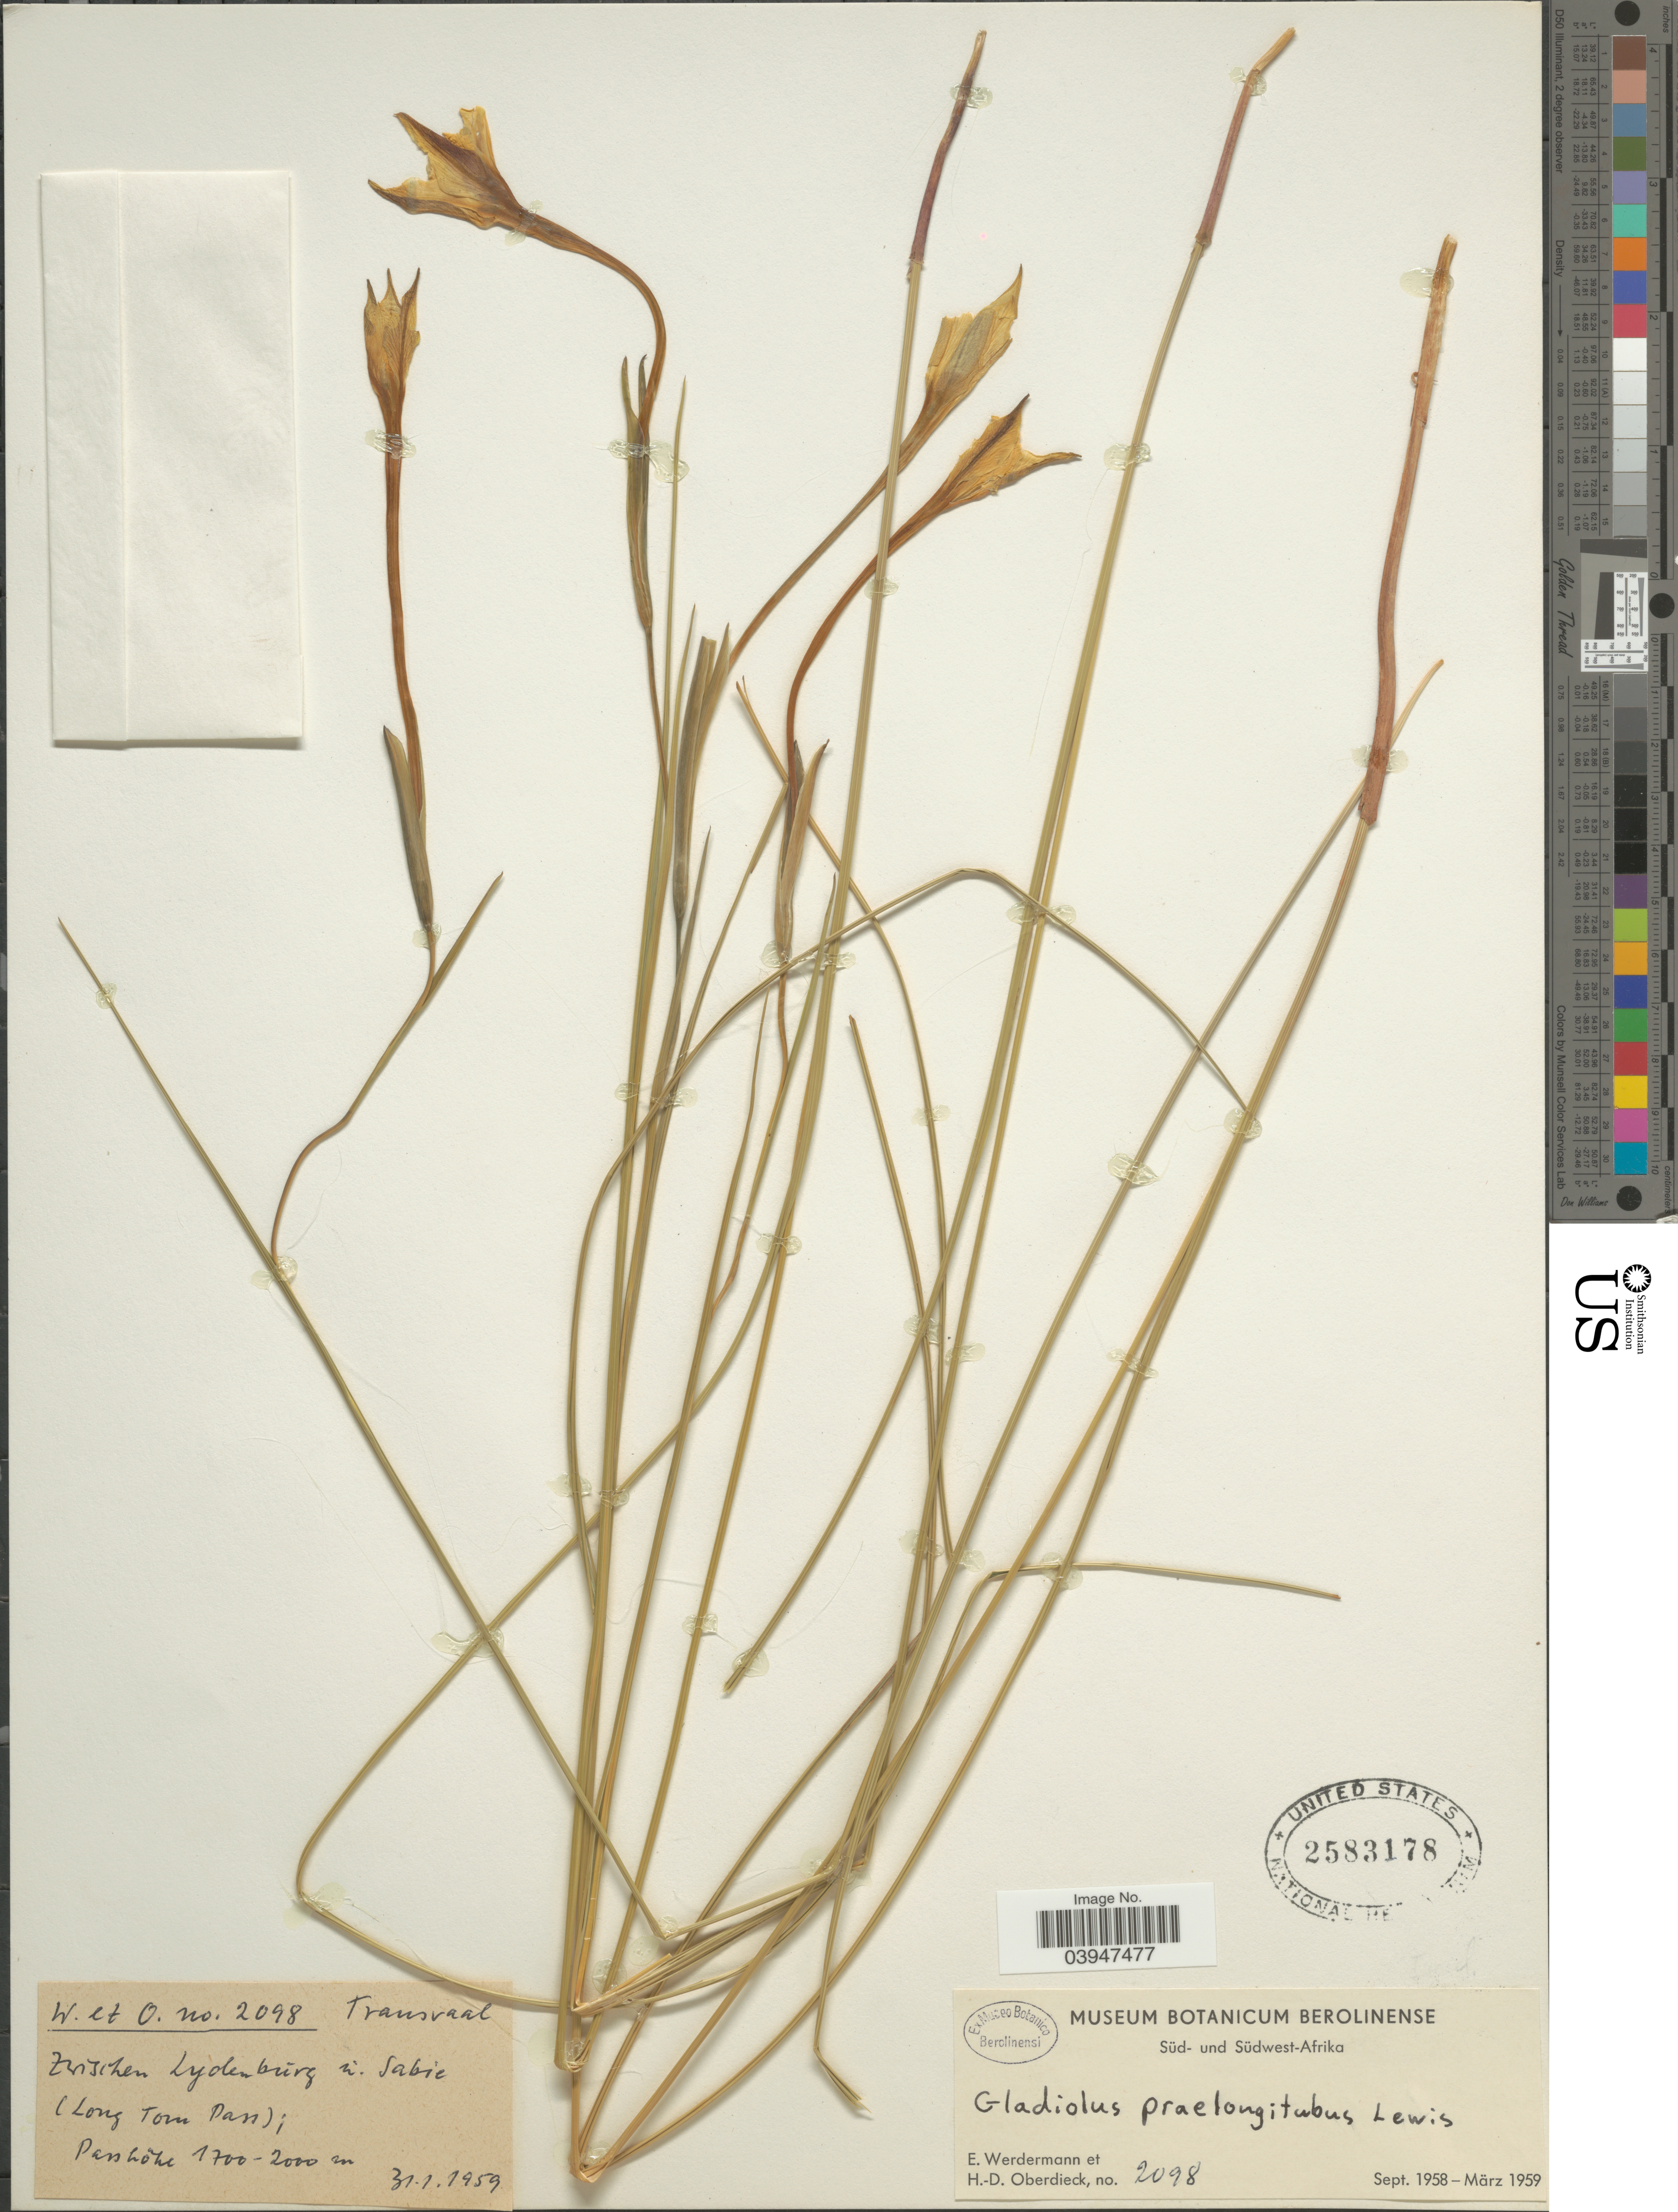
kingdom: Plantae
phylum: Tracheophyta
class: Liliopsida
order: Asparagales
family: Iridaceae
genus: Gladiolus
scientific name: Gladiolus praelongitubus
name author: G.J. Lewis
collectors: E. Werdermann & H. Oberdieck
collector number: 2098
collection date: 1959-01-31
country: South Africa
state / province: Mpumalanga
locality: Transvaal. Zwischen Lydenbúrg in Sabie (Long Tom Pass).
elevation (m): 1700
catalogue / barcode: US 2583178